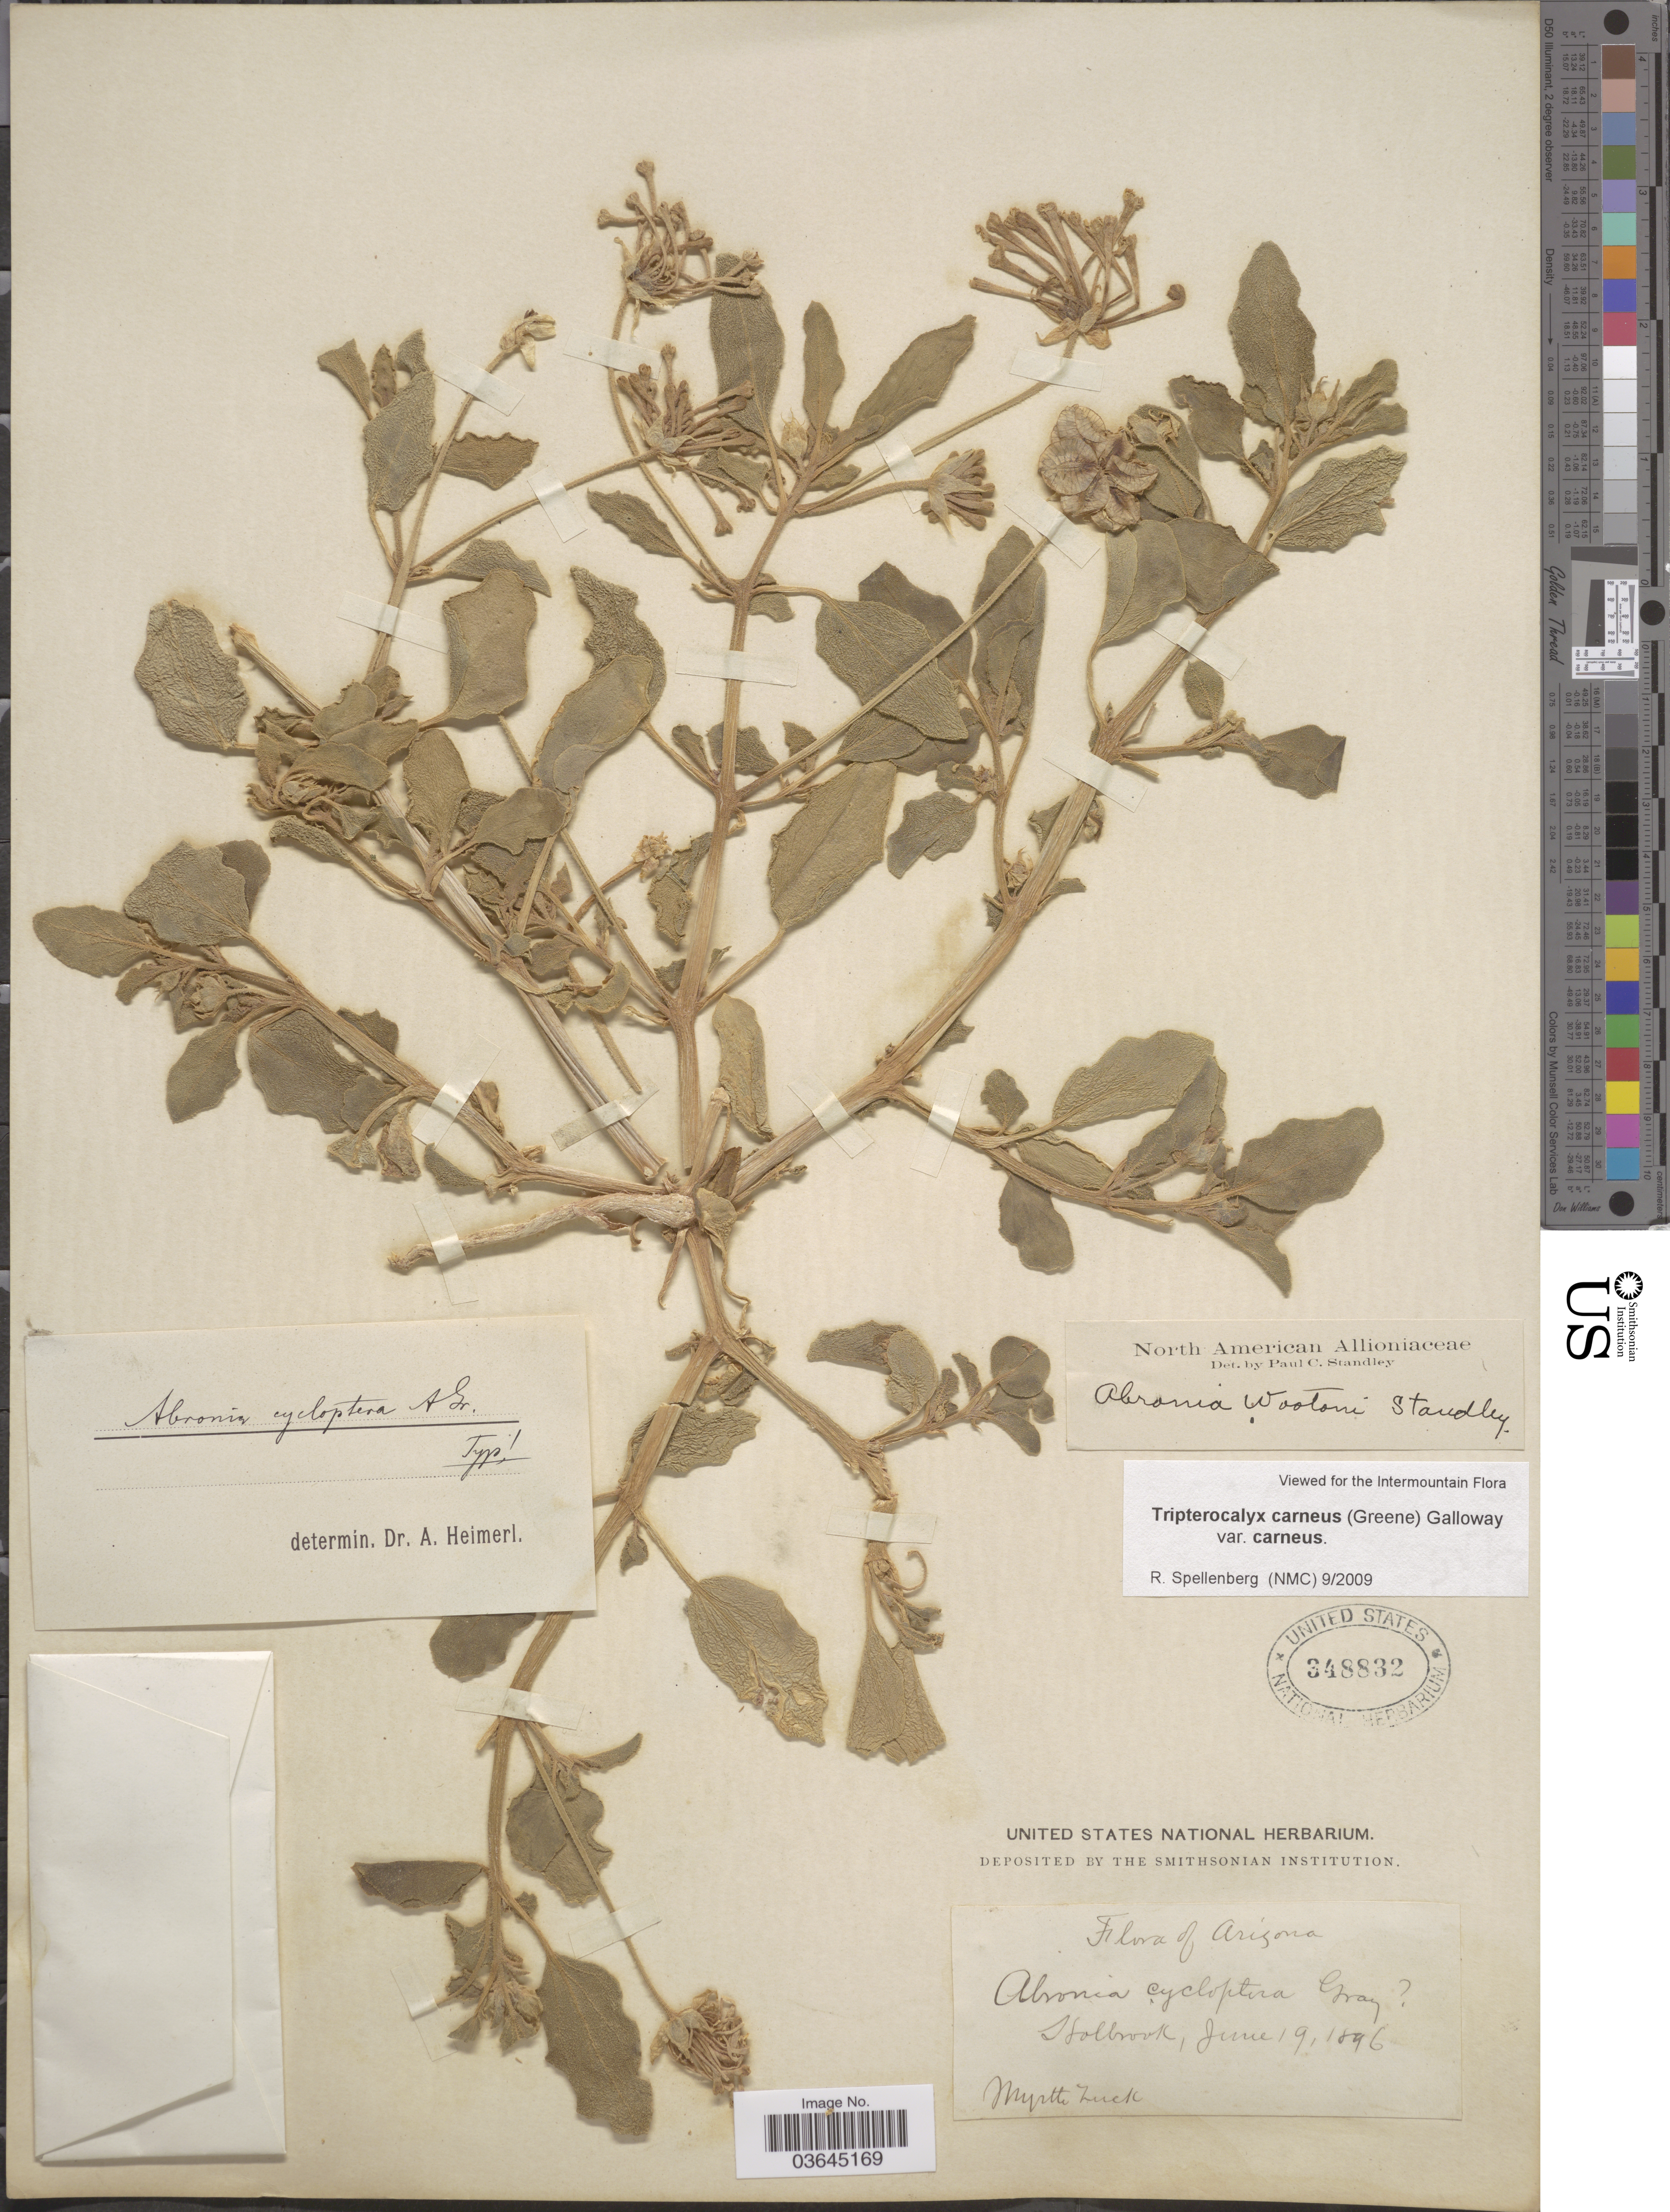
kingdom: Plantae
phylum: Tracheophyta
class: Magnoliopsida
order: Caryophyllales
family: Nyctaginaceae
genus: Tripterocalyx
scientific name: Tripterocalyx carneus var. carneus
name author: (Greene) L.A. Galloway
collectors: M. Zuck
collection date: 1896-06-19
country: United States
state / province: Arizona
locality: Holbrook.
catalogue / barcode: US 348832